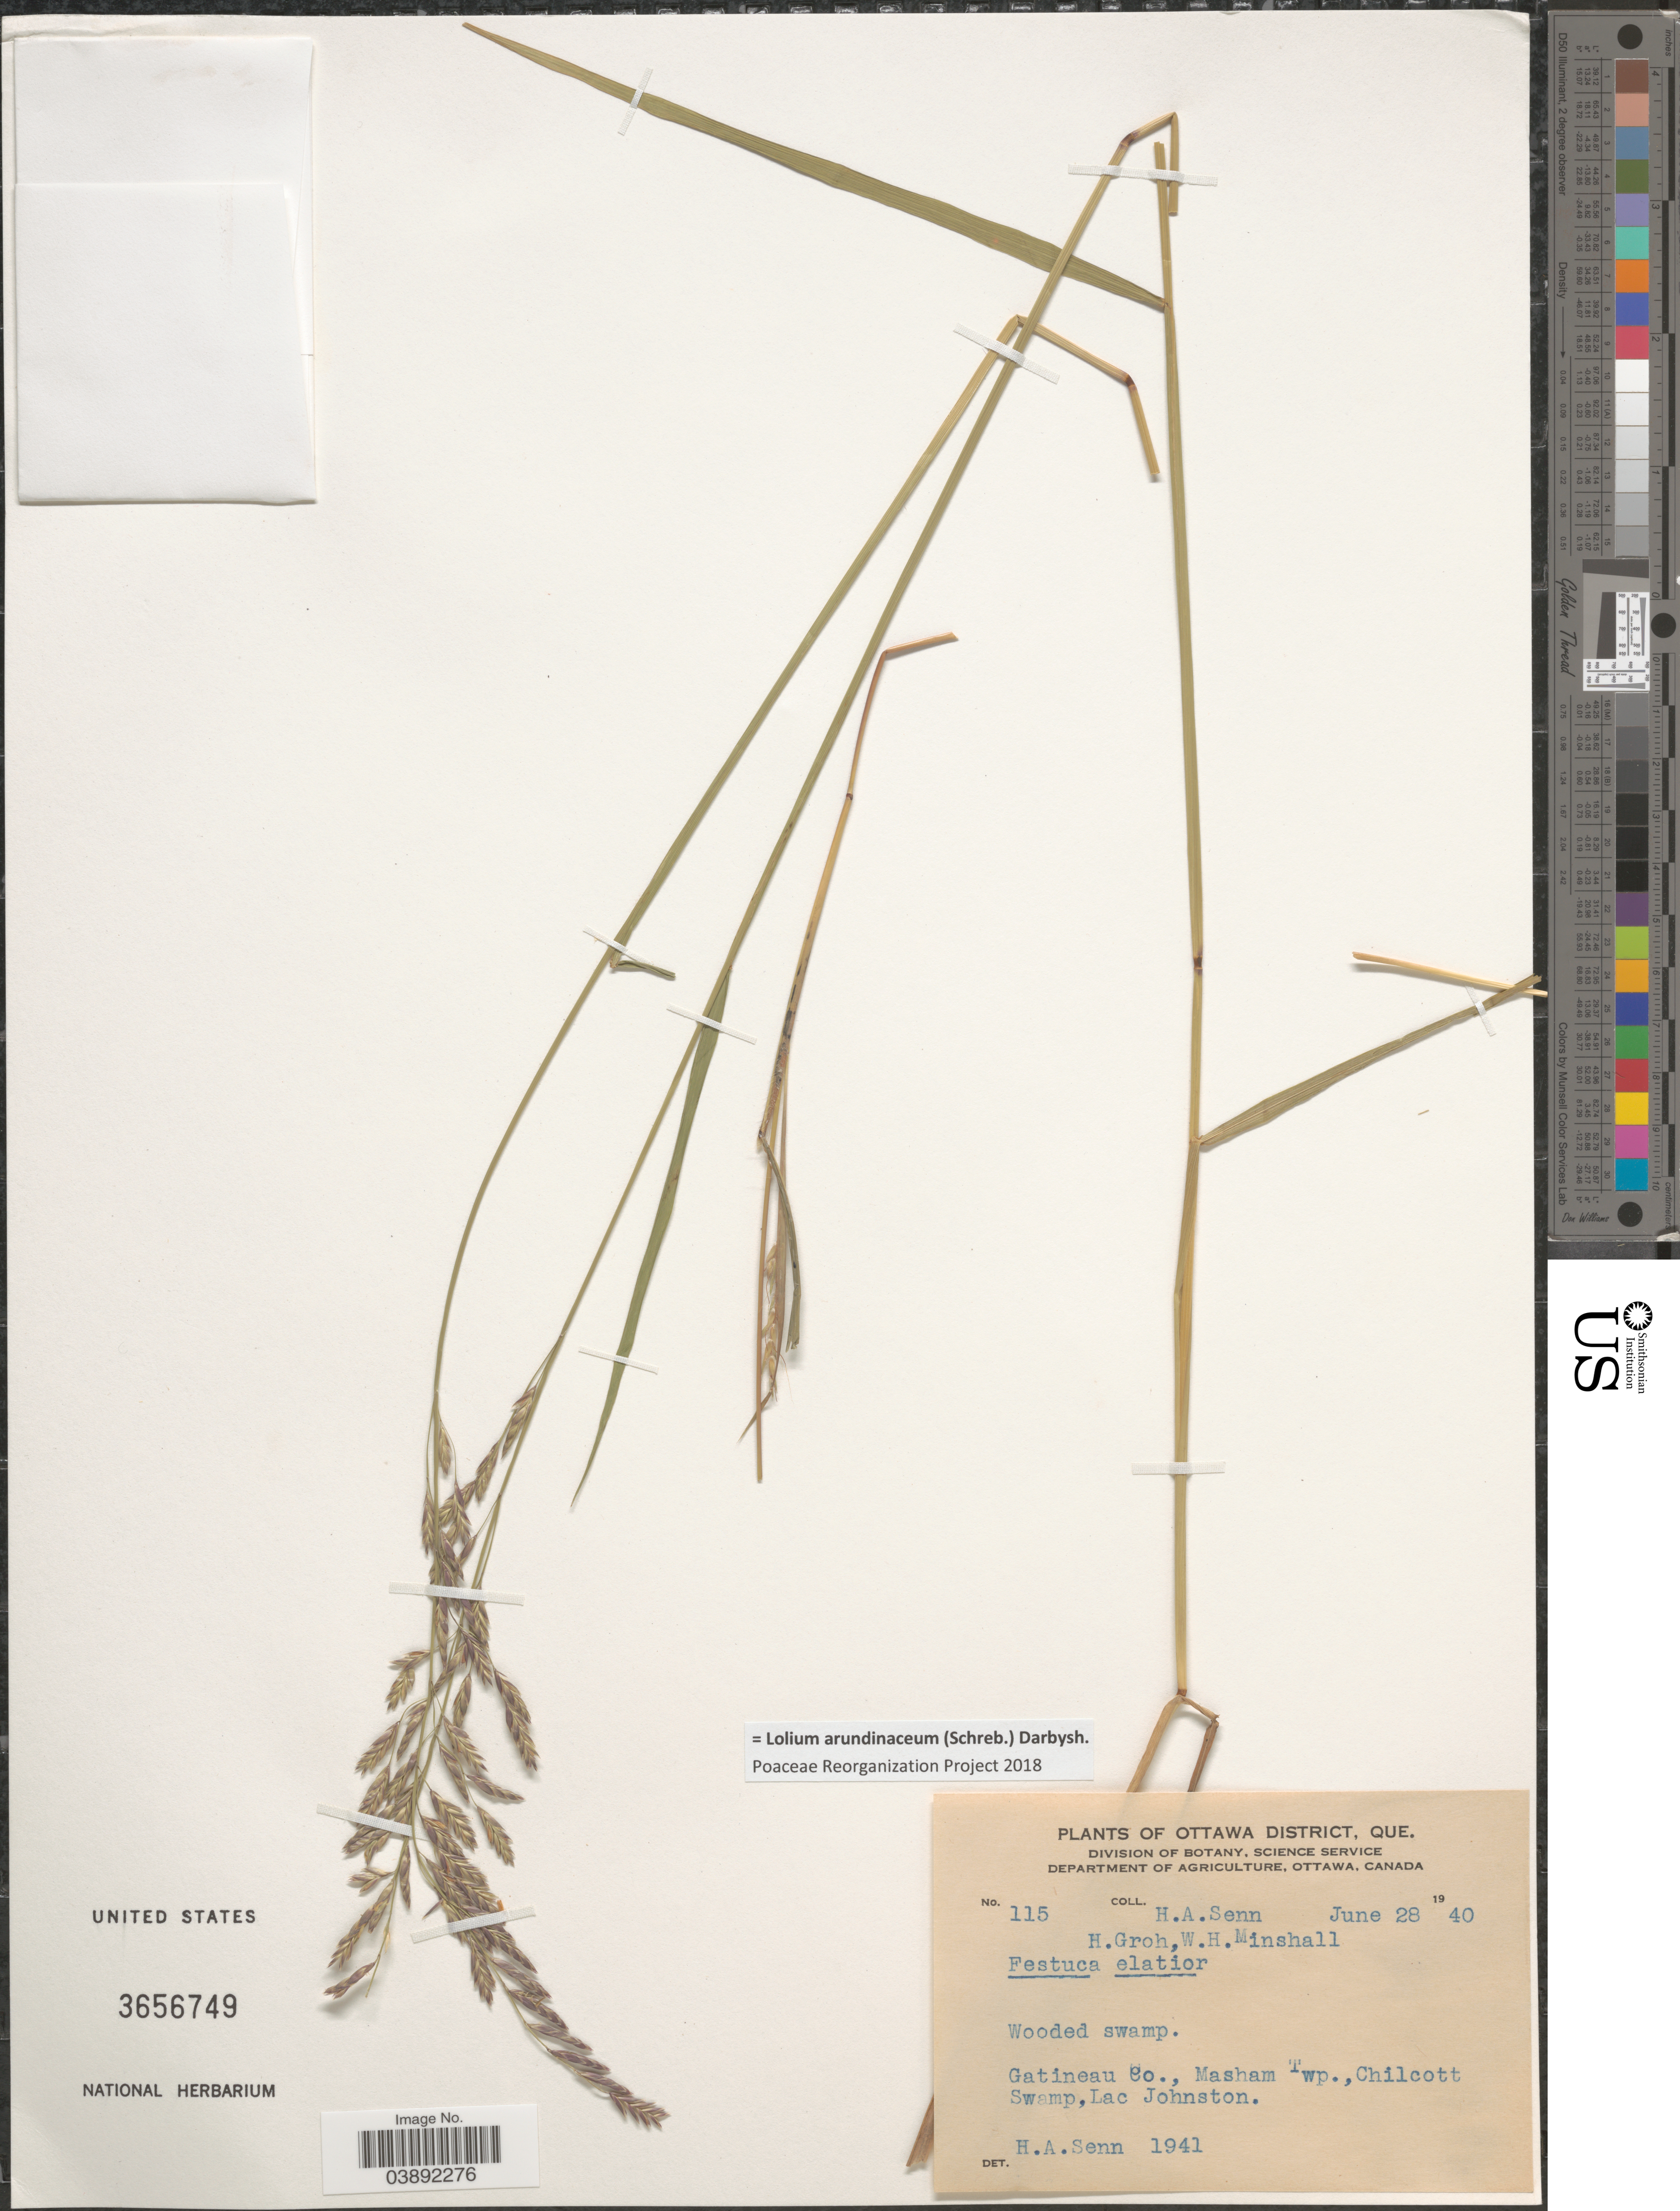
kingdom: Plantae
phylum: Tracheophyta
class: Liliopsida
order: Poales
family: Poaceae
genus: Lolium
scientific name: Lolium arundinaceum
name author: (Schreb.) Darbysh.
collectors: H. Senn, M. Groh & W. Minshall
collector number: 115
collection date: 1940-06-28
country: Canada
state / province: Quebec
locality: Ottawa District. Wooded swamp. Gatineau Co., Masham Twp., Chilcott Swamp, Lac Johnston.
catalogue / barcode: US 3656749